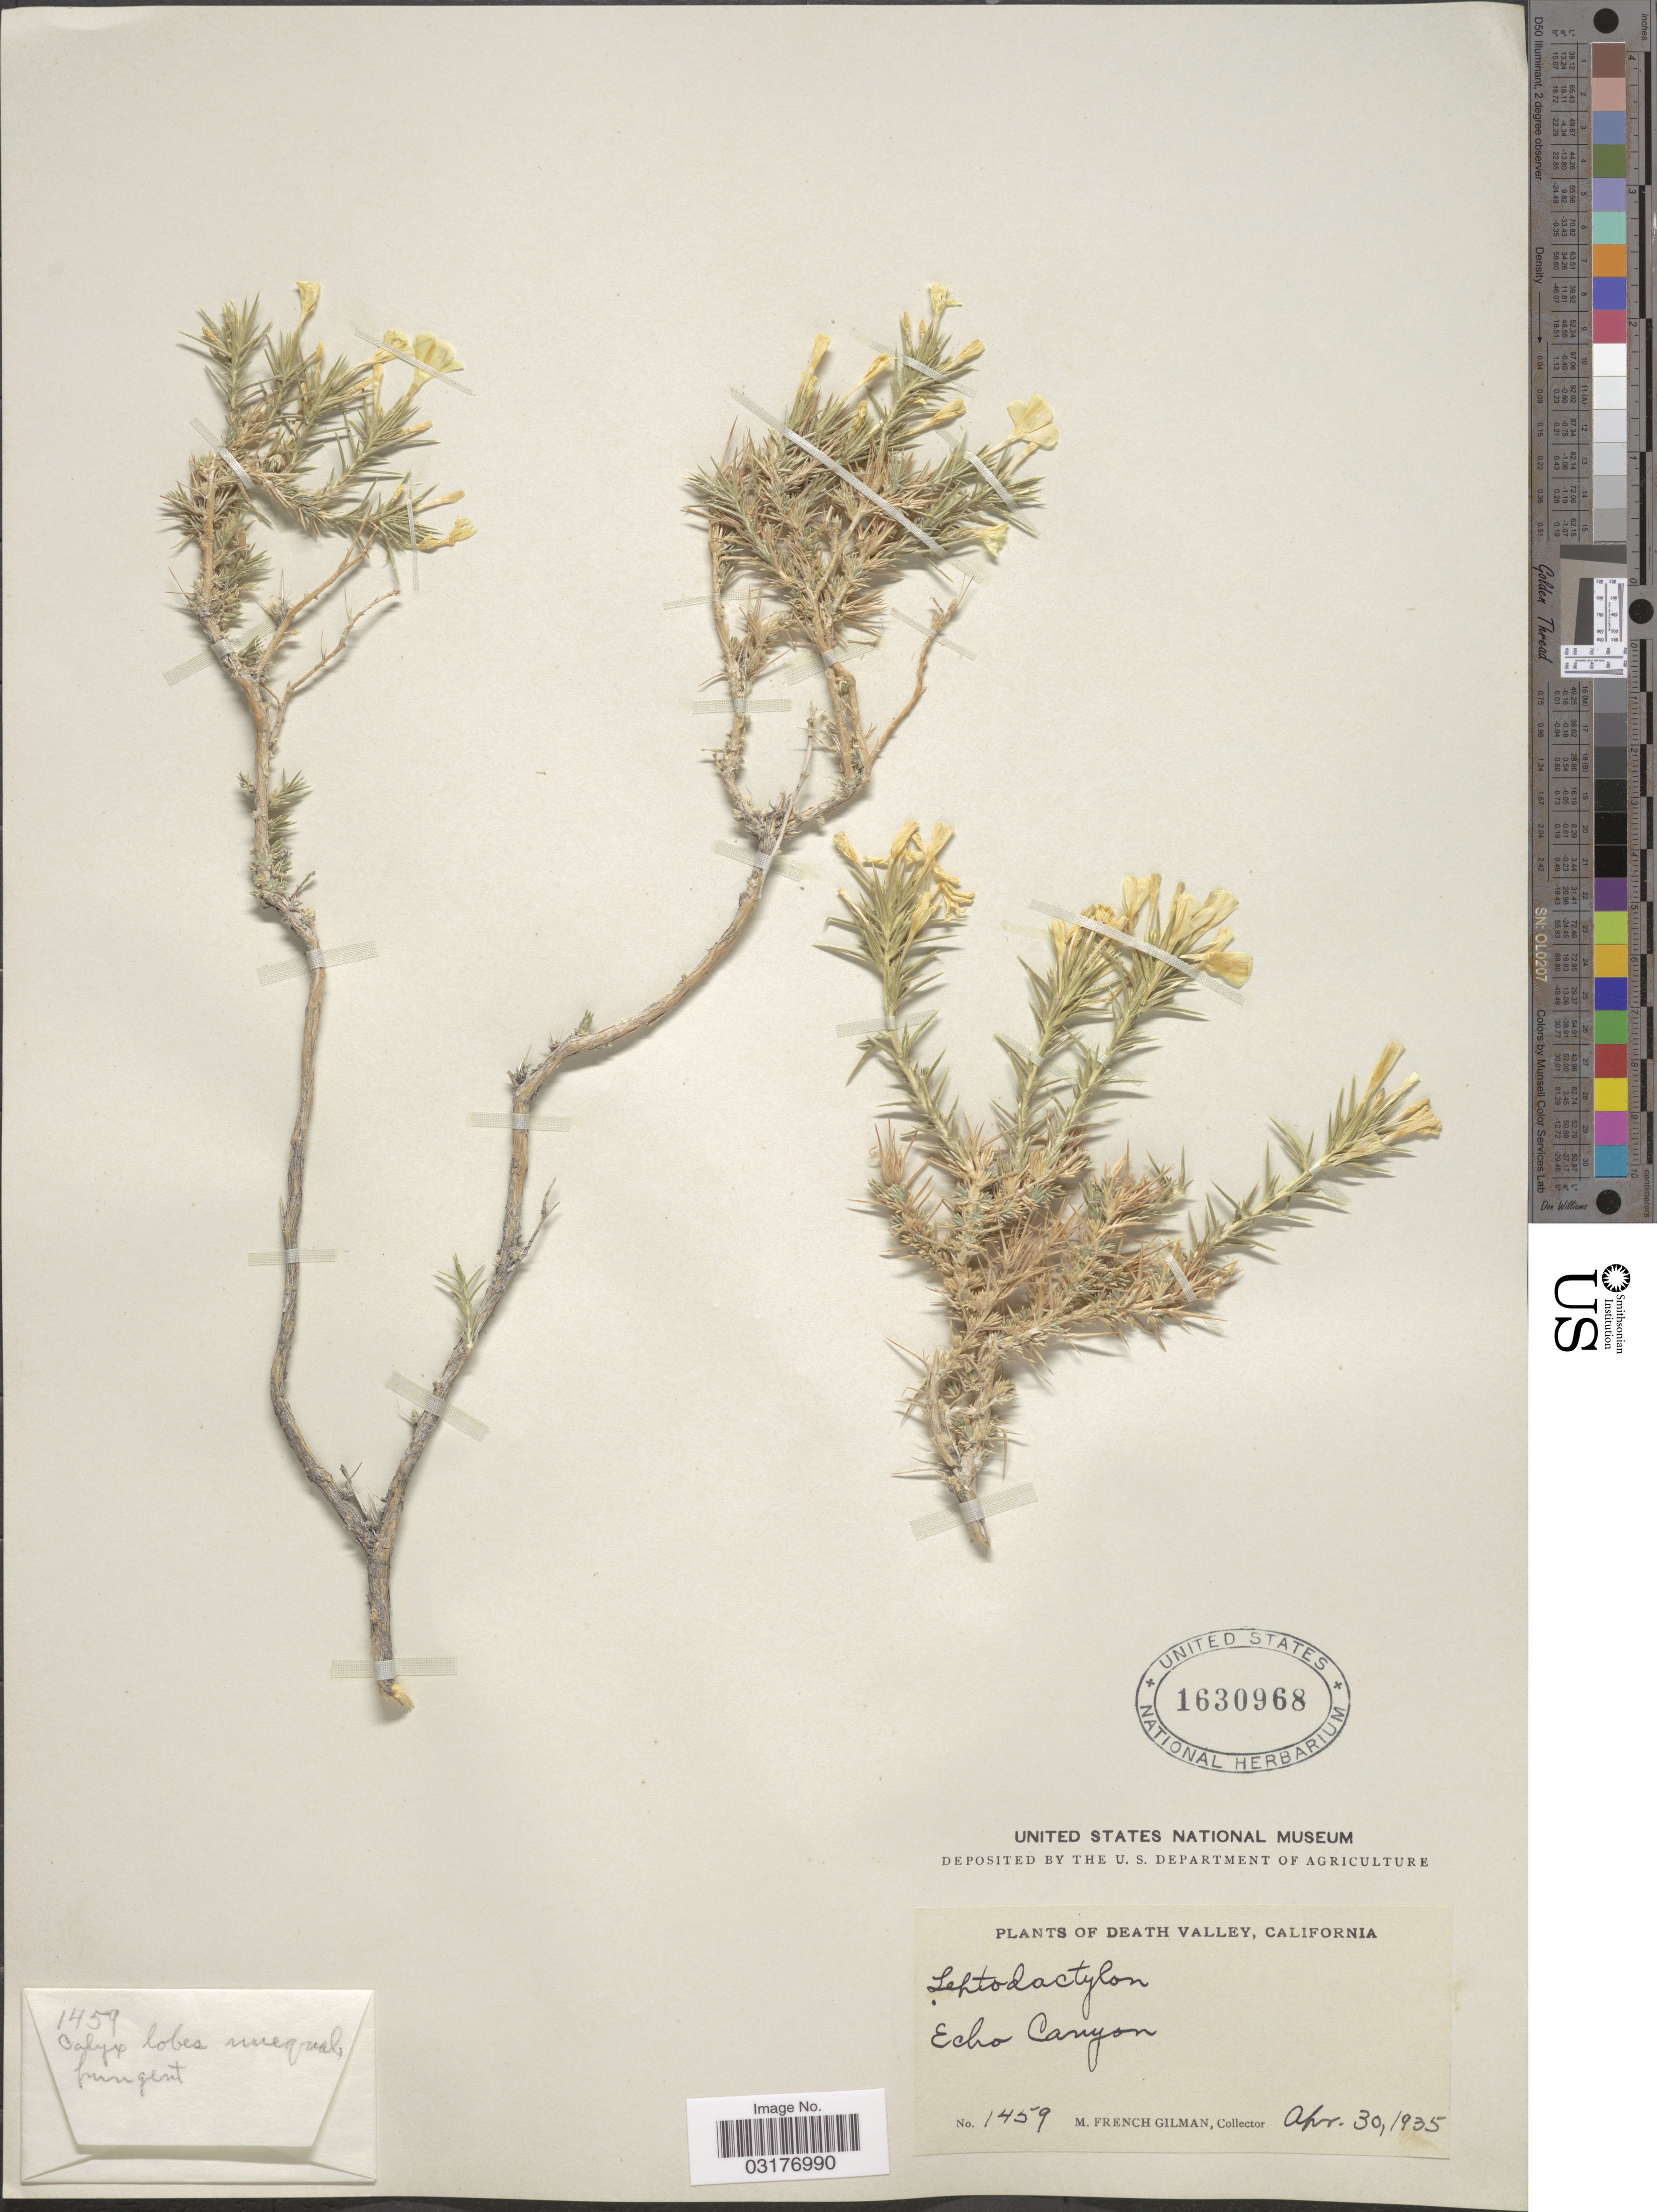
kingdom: Plantae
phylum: Tracheophyta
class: Magnoliopsida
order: Ericales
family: Polemoniaceae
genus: Linanthus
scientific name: Linanthus pungens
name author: (Torr.) J.M. Porter & L.A. Johnson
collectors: M. F. Gilman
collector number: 1459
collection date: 1935-04-30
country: United States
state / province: California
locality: Death Valley. Echo Canyon.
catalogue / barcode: US 1630968